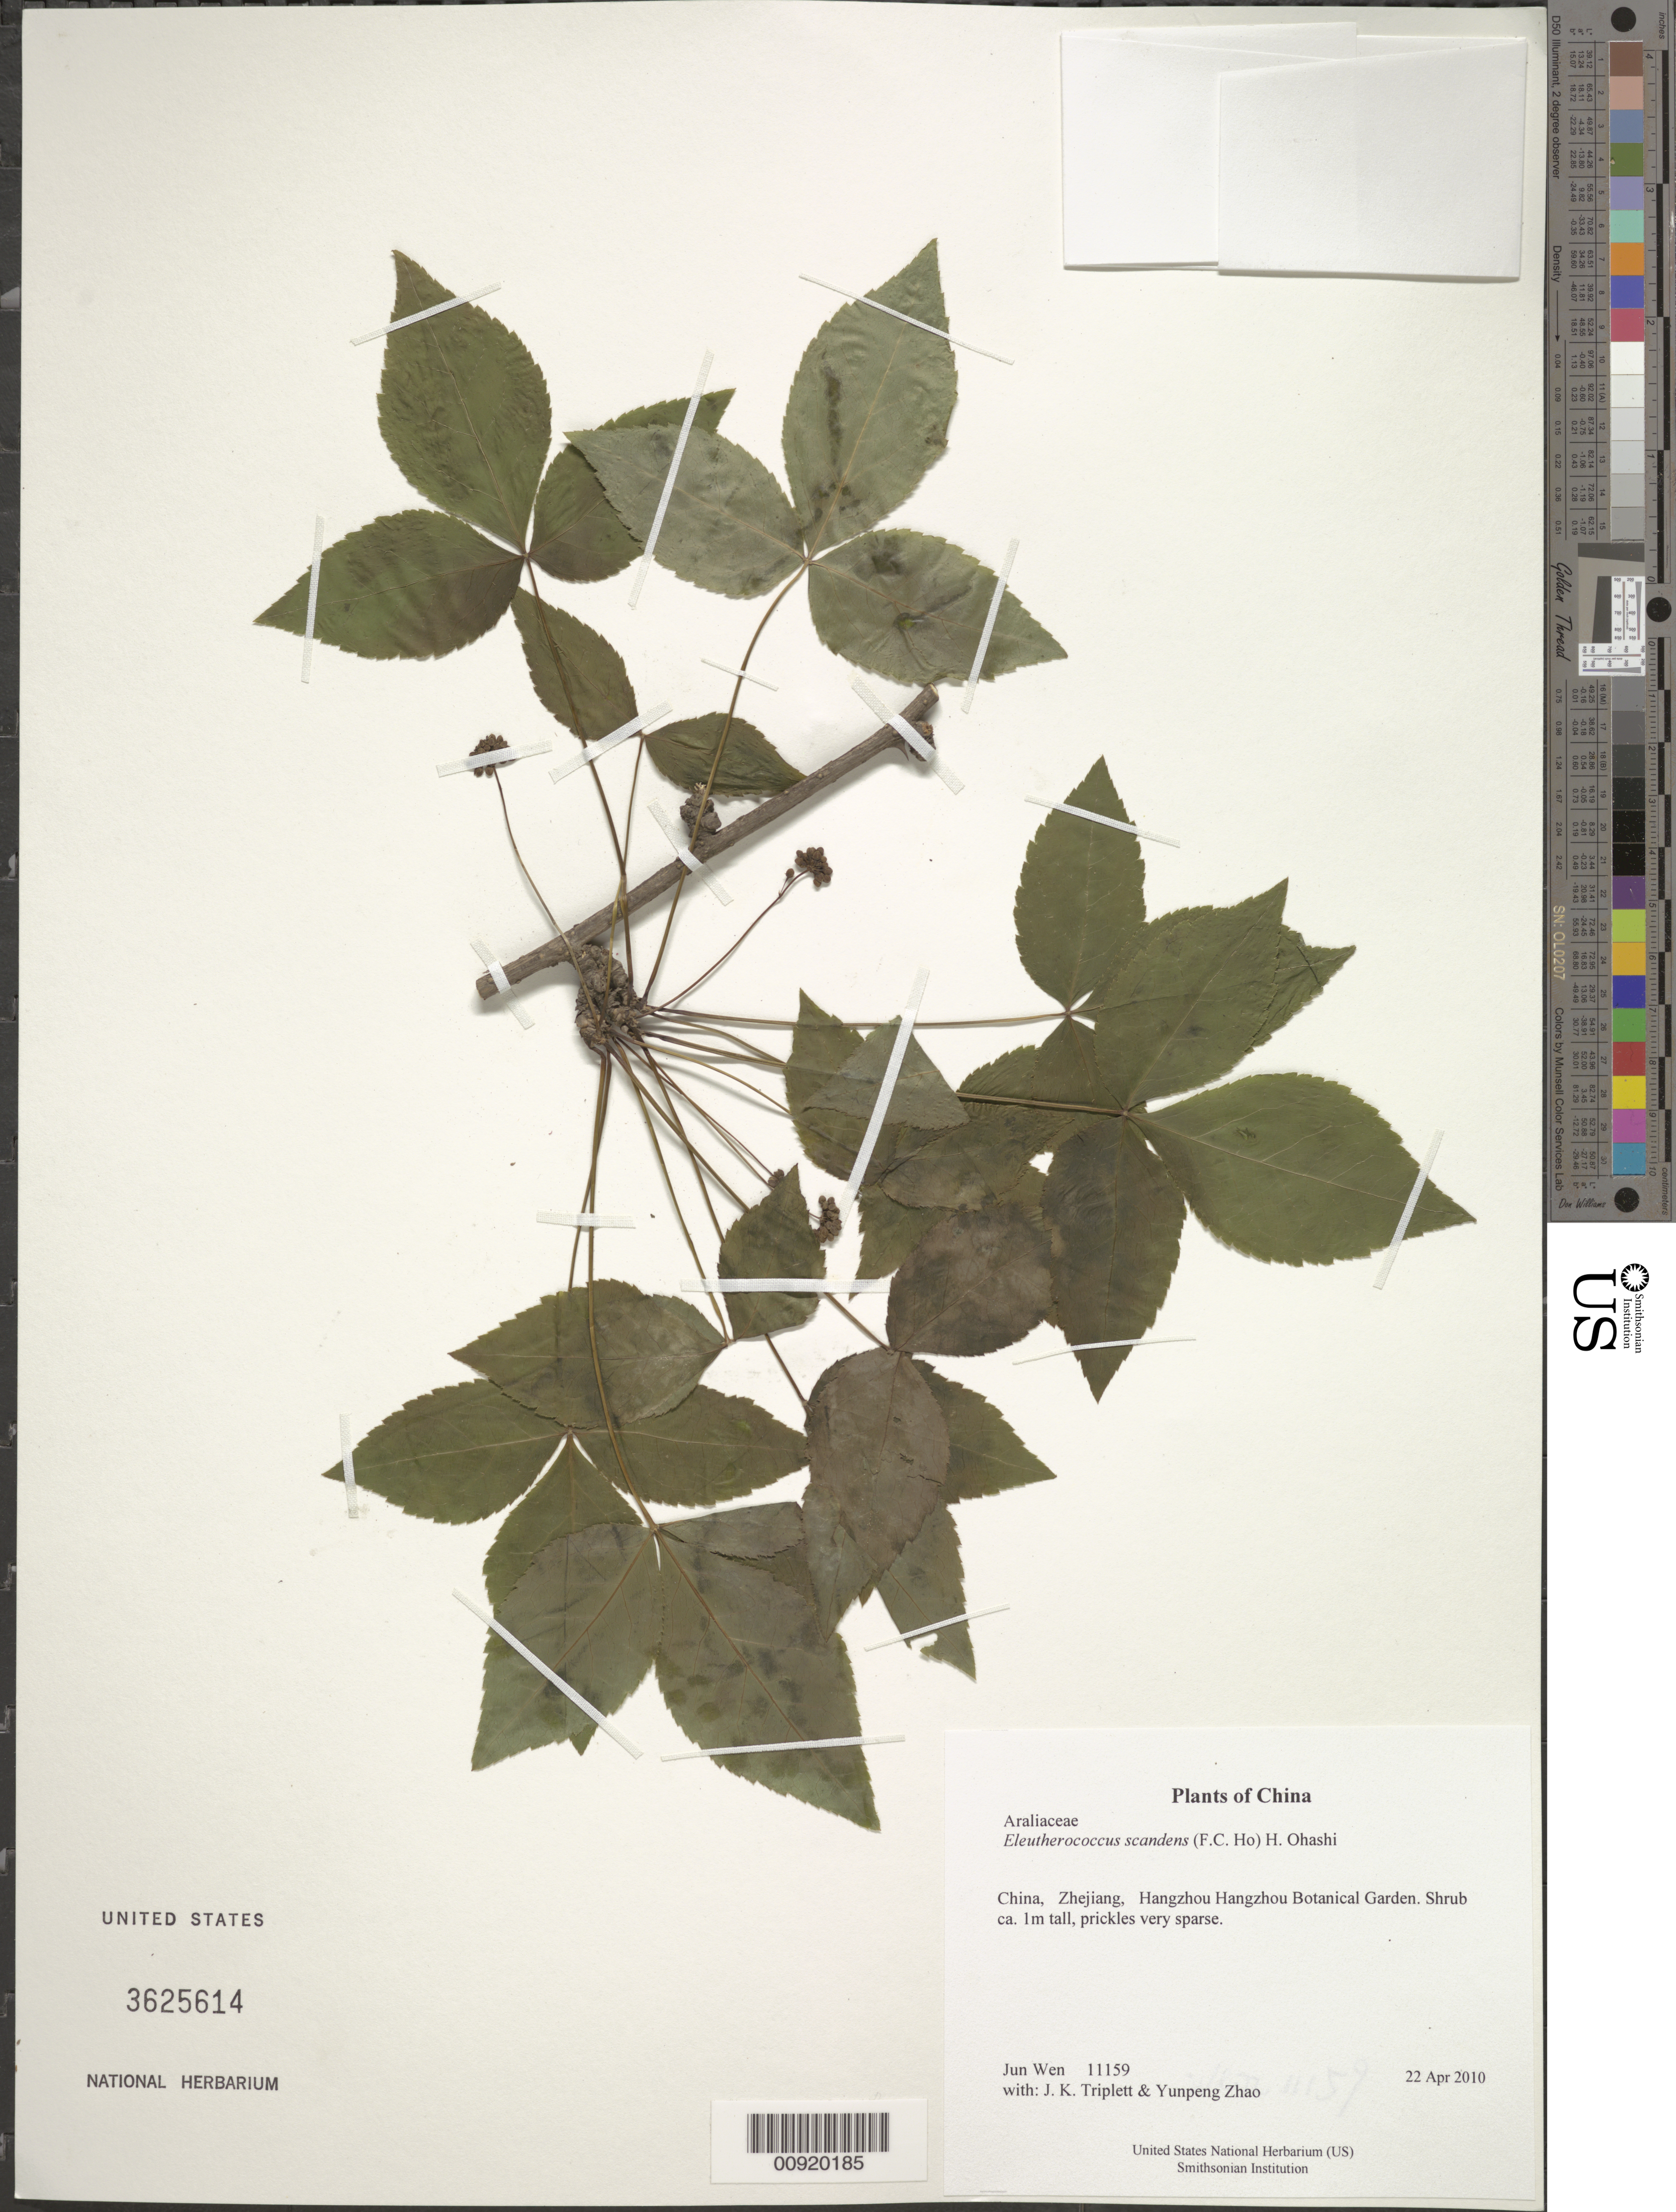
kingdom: Plantae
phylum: Tracheophyta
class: Magnoliopsida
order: Apiales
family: Araliaceae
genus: Eleutherococcus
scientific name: Eleutherococcus scandens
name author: (F.C. Ho) H. Ohashi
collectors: J. Wen, J. K. Triplett & Yunpeng Zhao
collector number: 11159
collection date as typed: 22 Apr 2010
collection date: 2010-04-22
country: China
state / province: Zhejiang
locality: Hangzhou Hangzhou Botanical Garden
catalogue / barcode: US 3625614